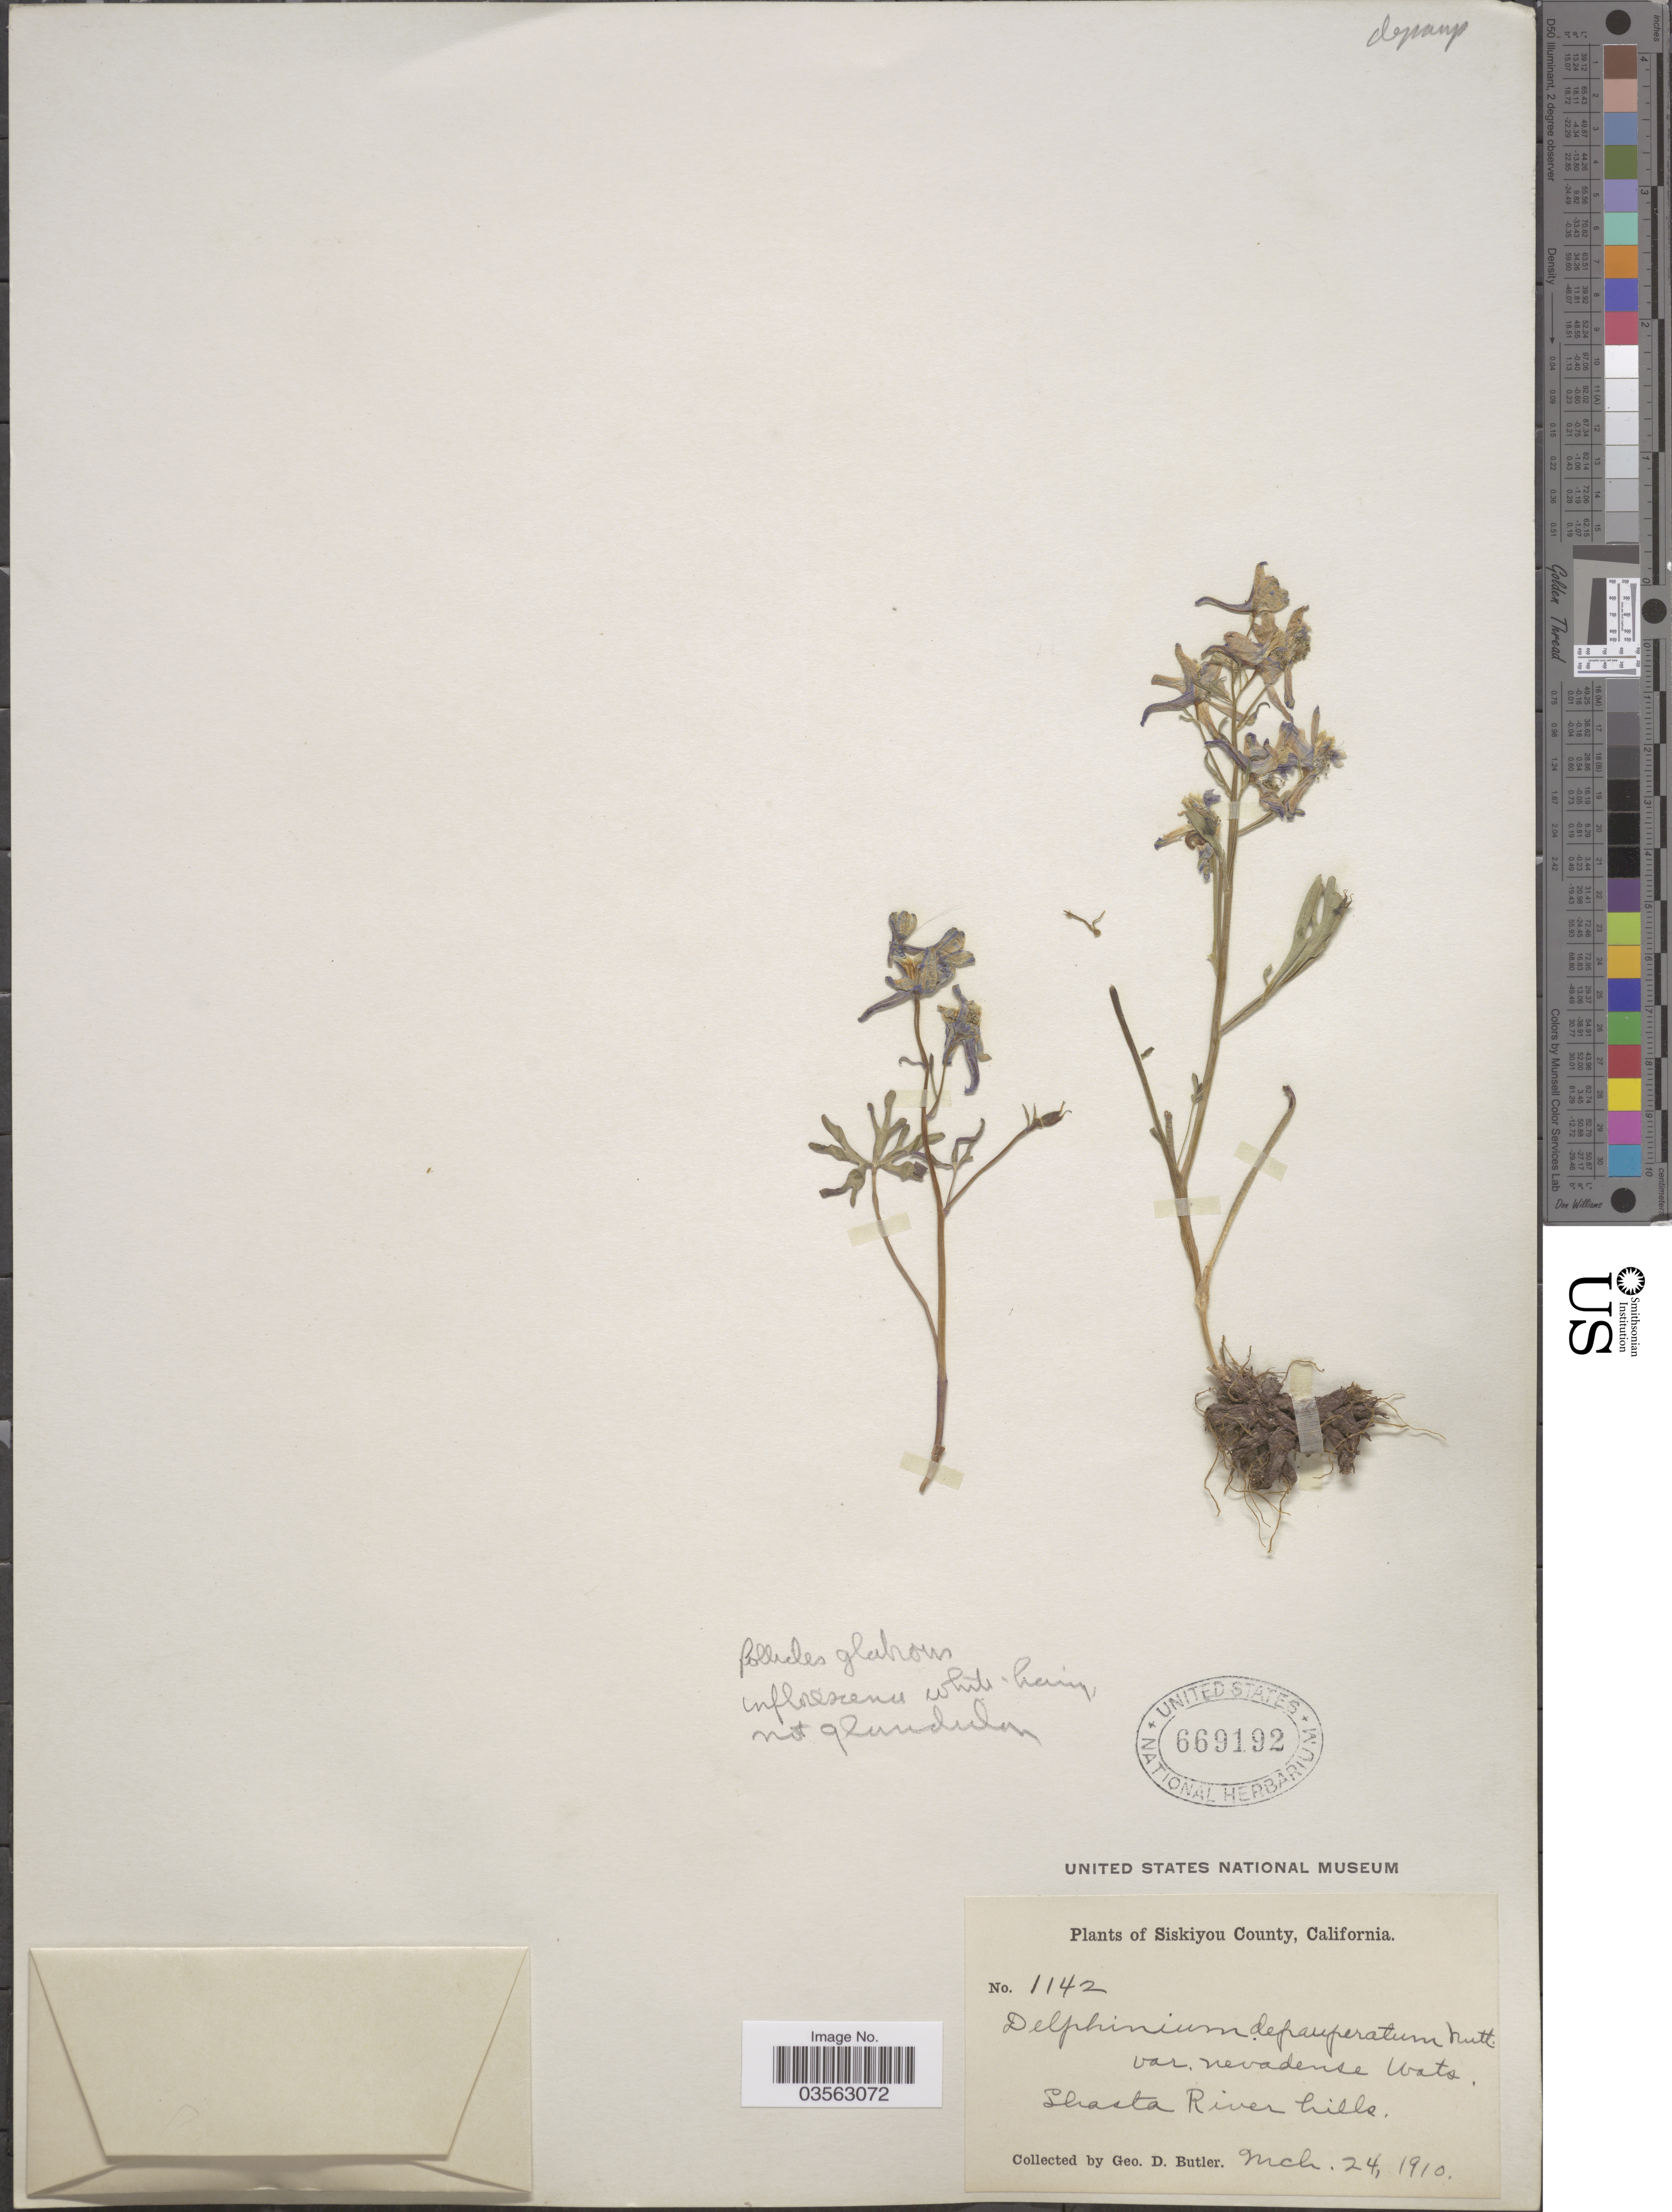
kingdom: Plantae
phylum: Tracheophyta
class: Magnoliopsida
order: Ranunculales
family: Ranunculaceae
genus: Delphinium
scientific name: Delphinium depauperatum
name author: Nutt.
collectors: G. D. Butler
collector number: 1142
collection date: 1910-03-24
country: United States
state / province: California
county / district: Siskiyou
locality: Siskiyou County. Shasta River hills.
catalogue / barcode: US 669192